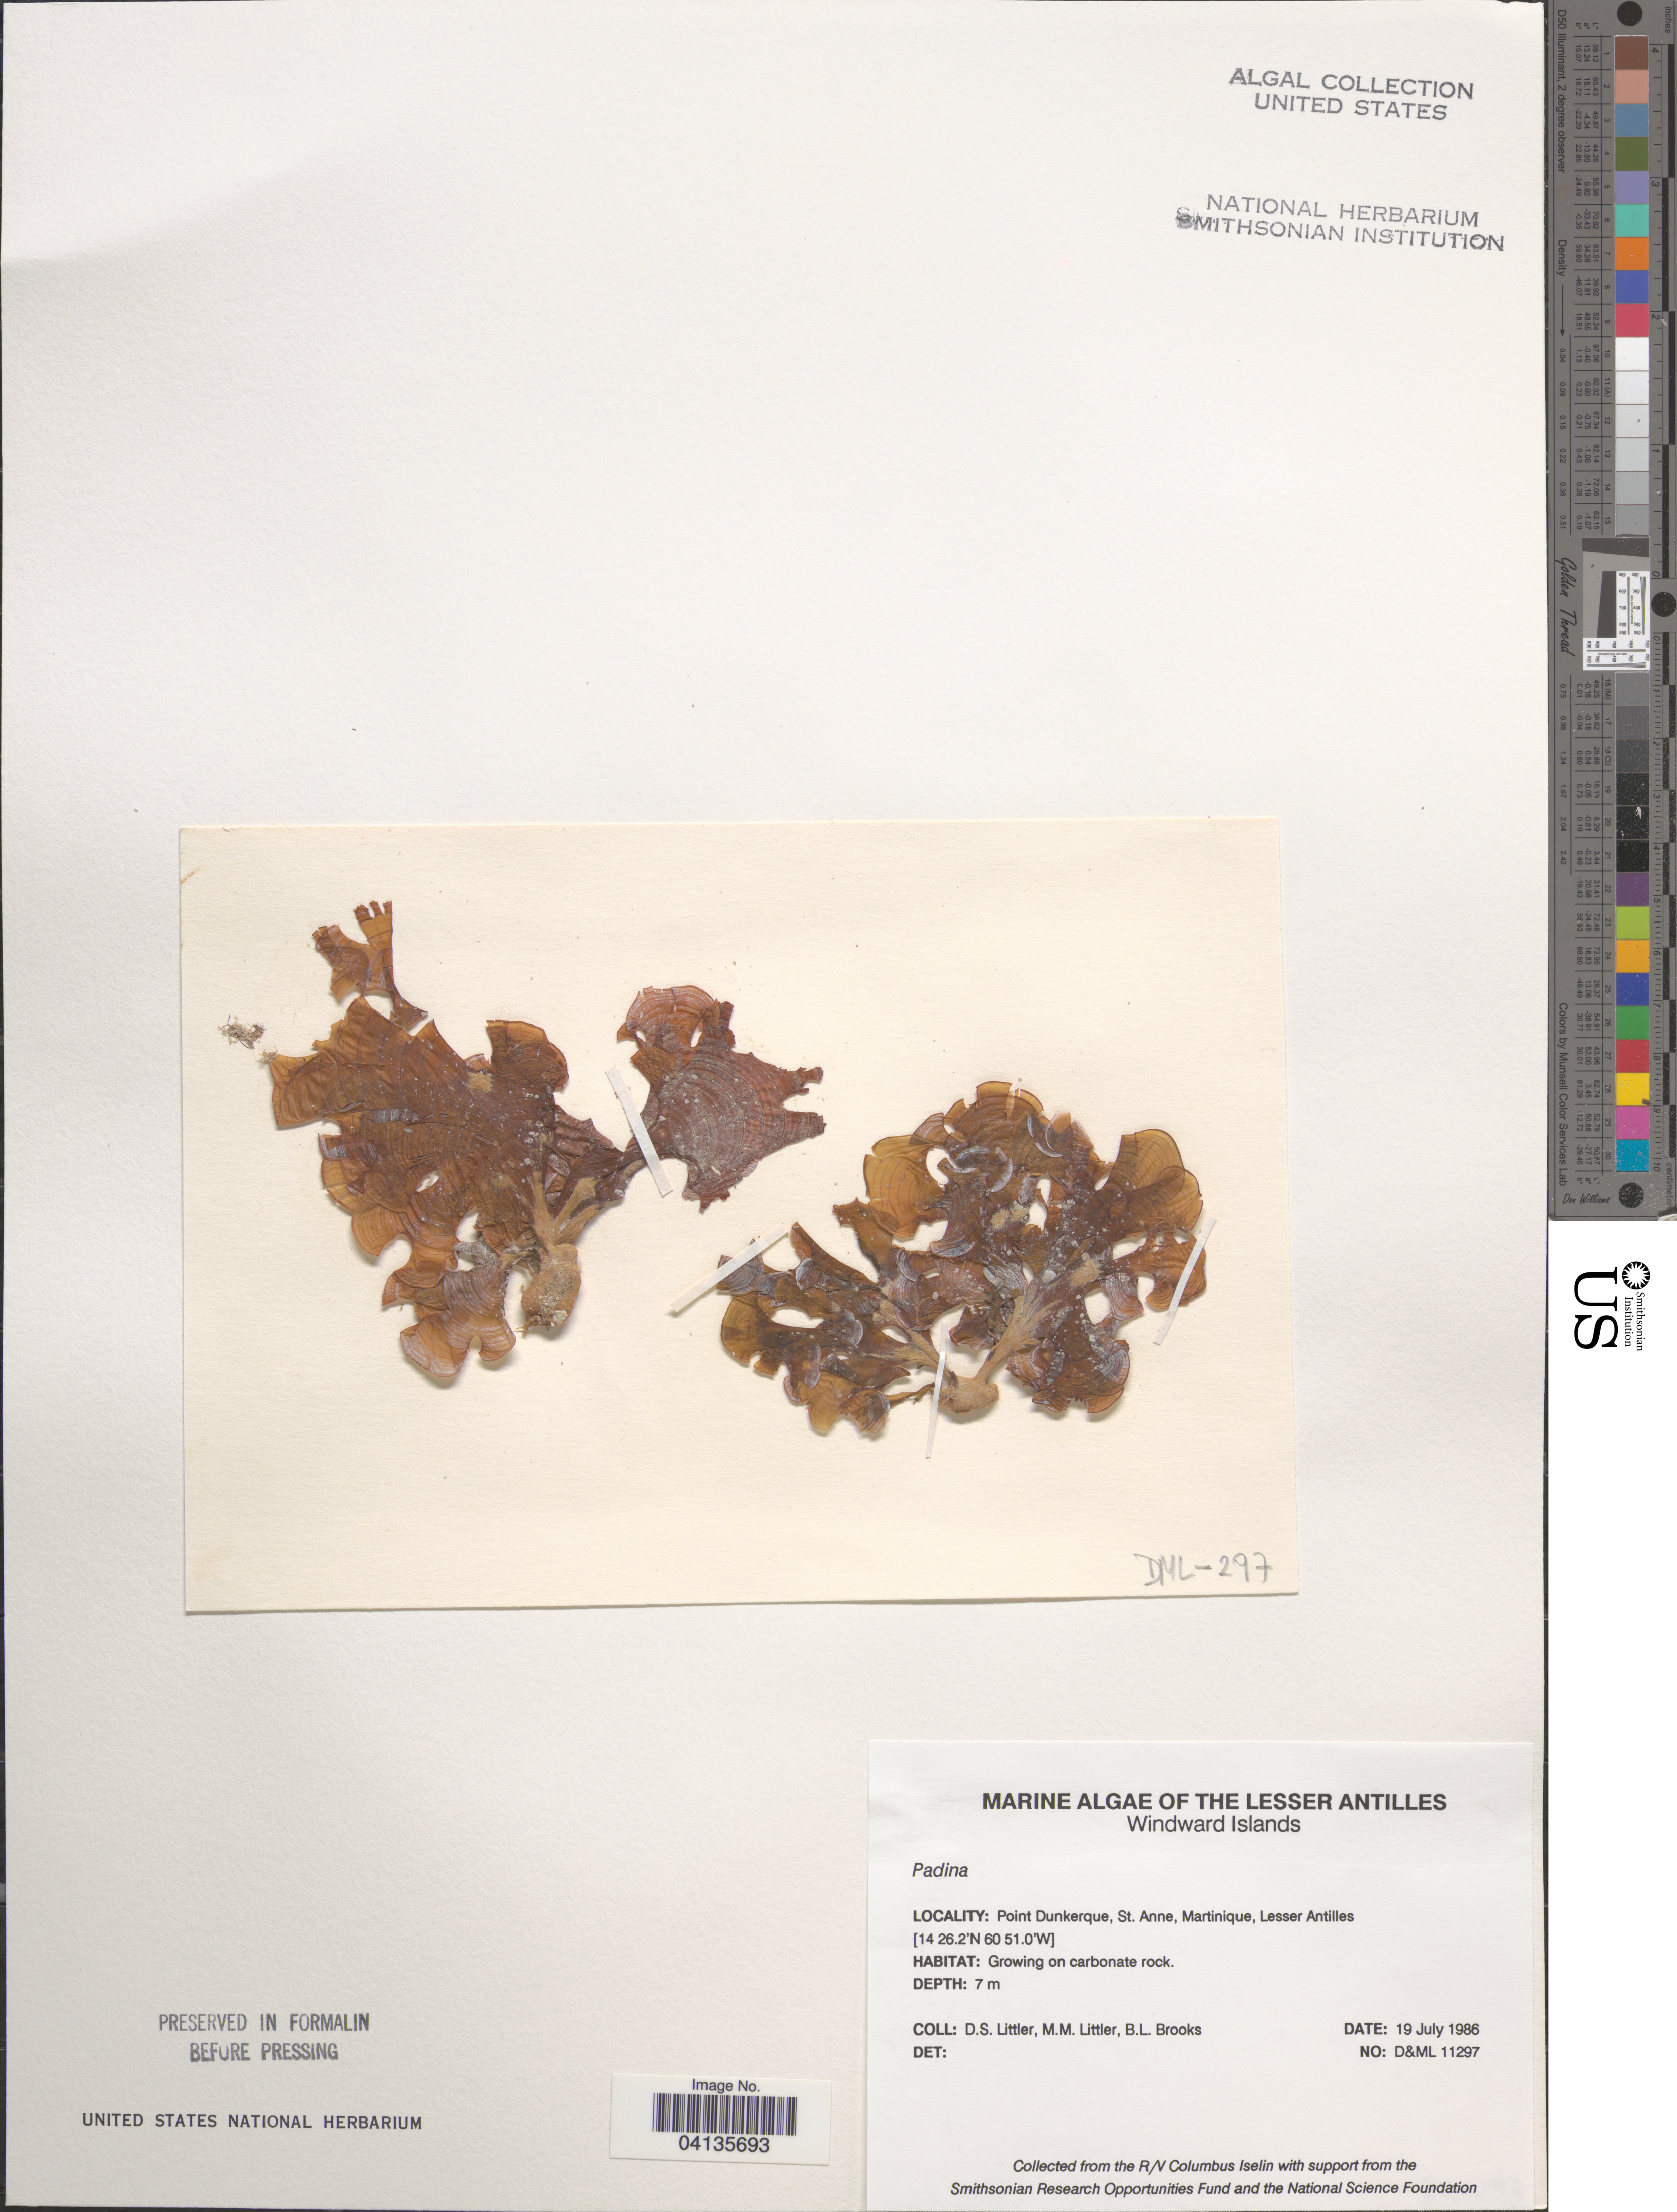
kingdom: Chromista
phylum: Ochrophyta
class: Phaeophyceae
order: Dictyotales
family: Dictyotaceae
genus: Padina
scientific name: Padina sp.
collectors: D. S. Littler & B. Brooks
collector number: D&ML11297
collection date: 1986-07-19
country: Martinique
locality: Windward Islands. Point Dunkerque, St. Anne, Lesser Antilles.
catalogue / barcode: US 238716